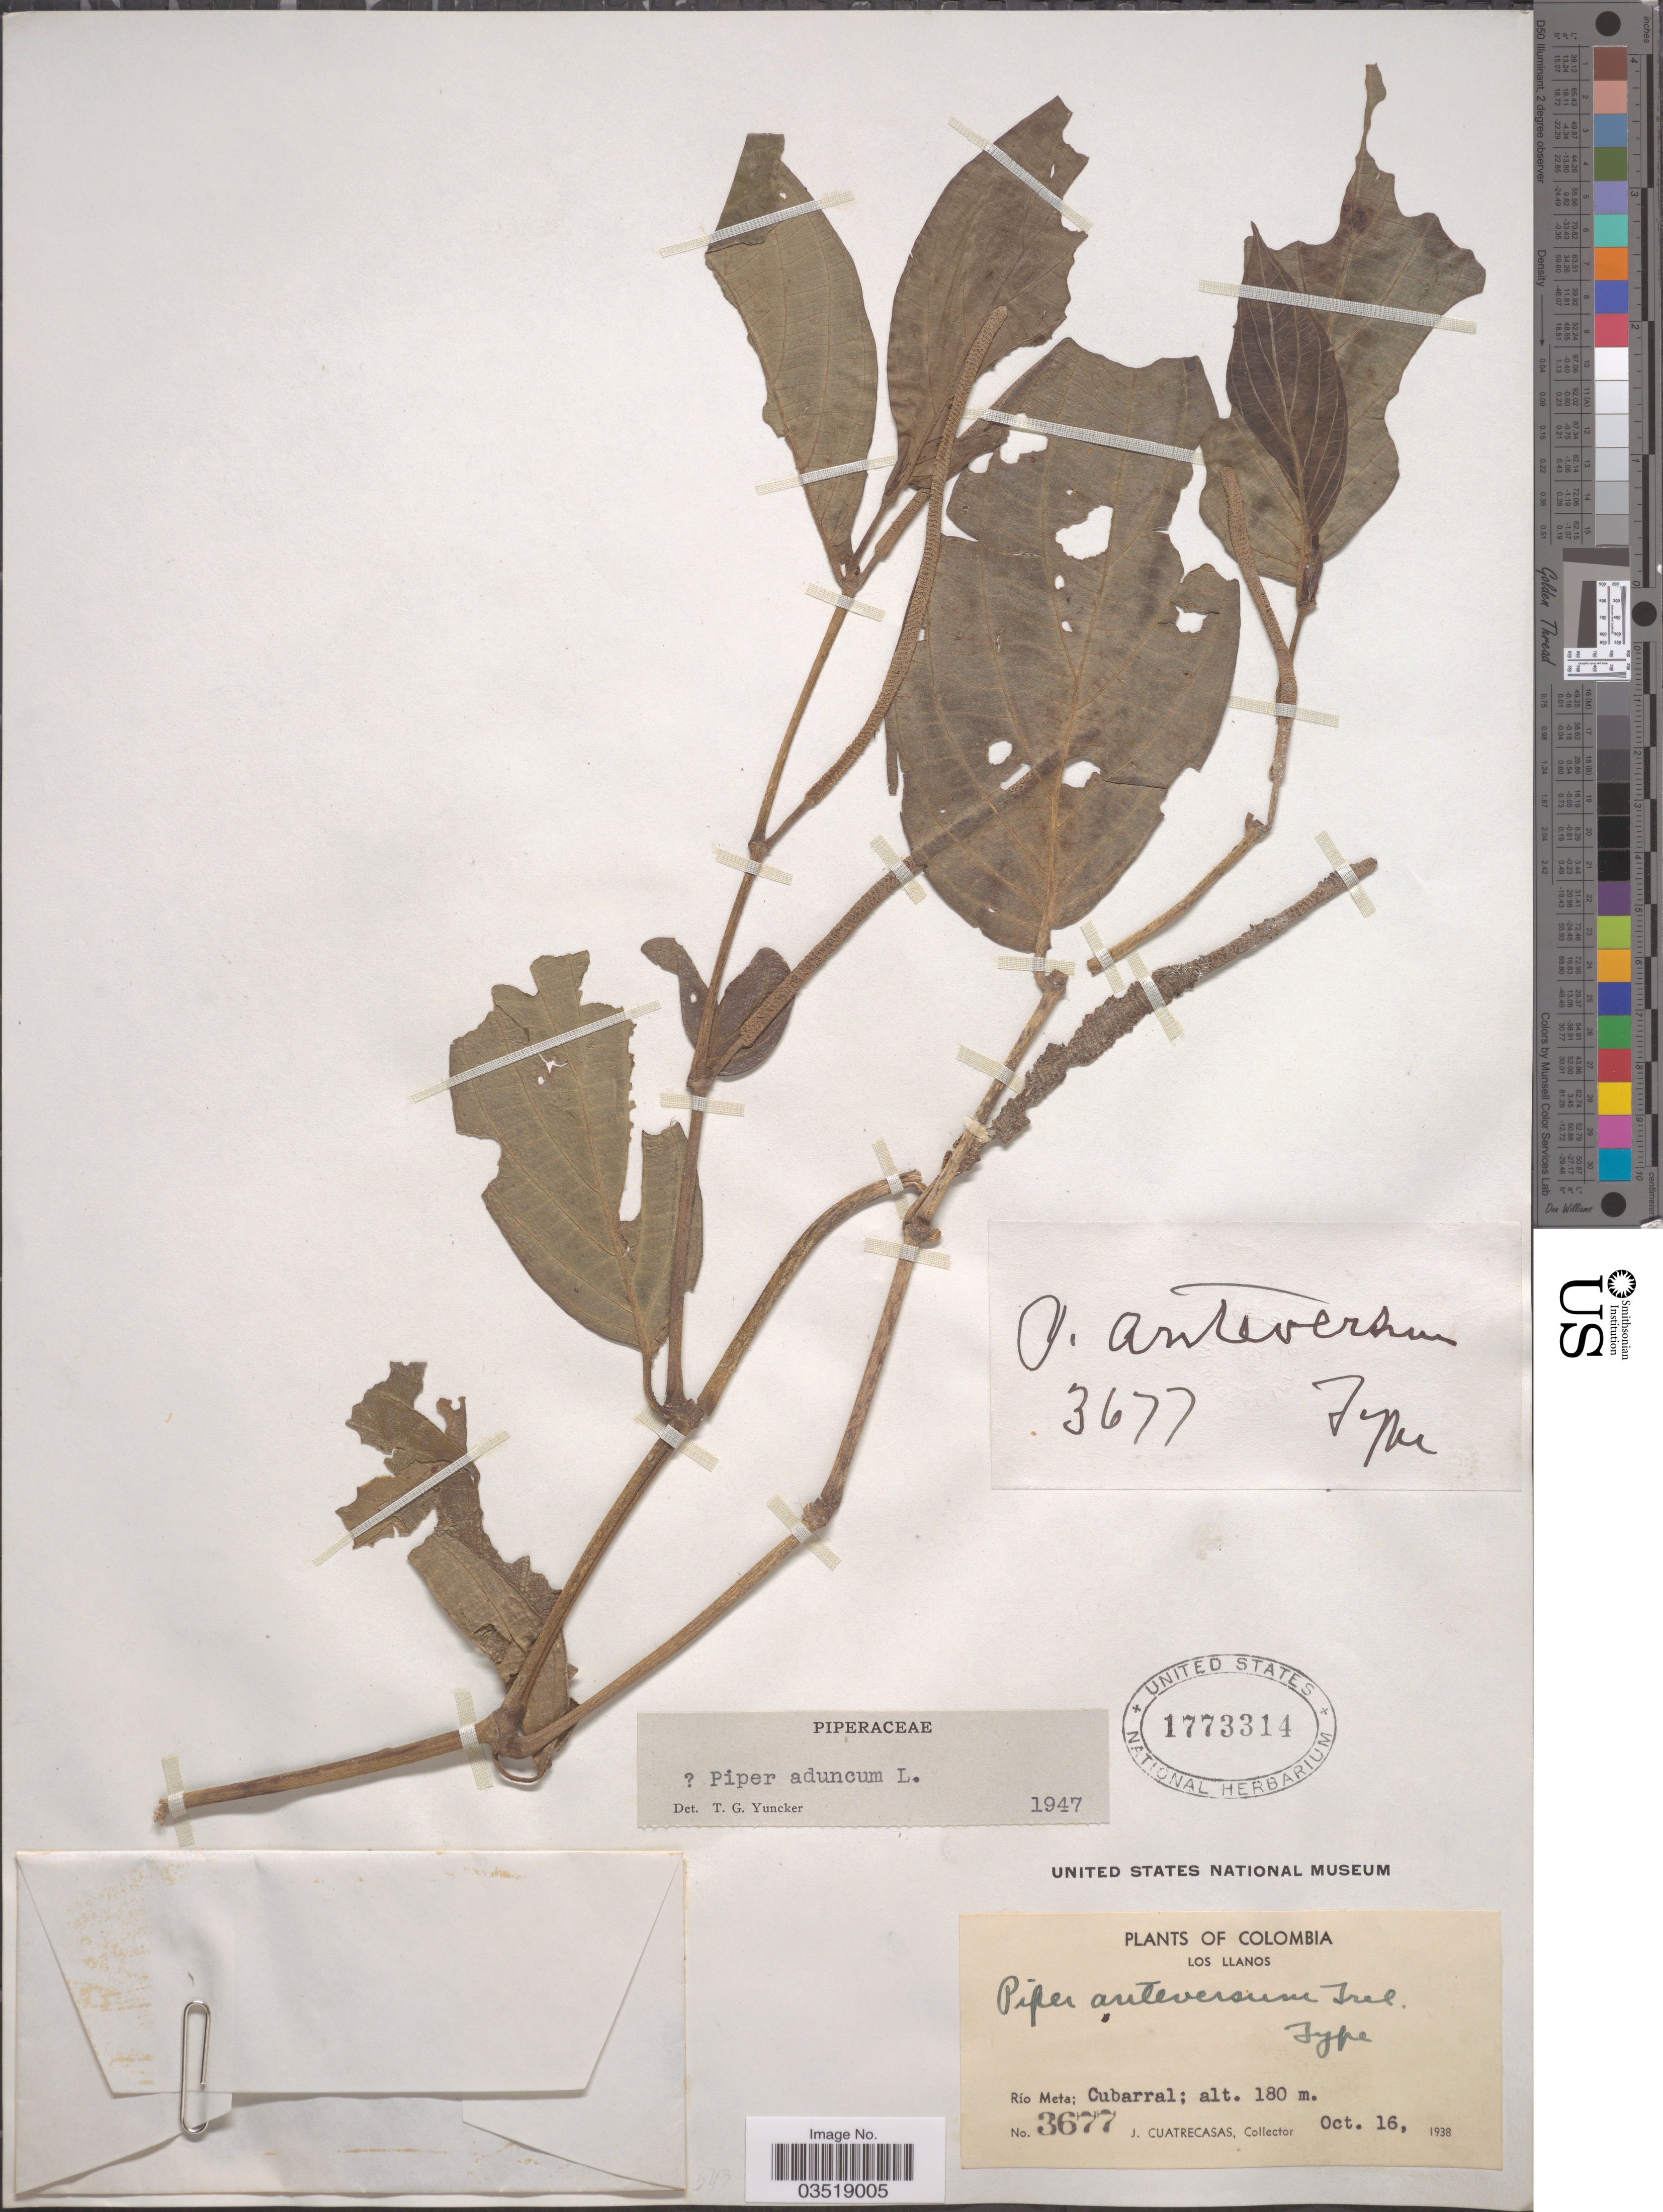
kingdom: Plantae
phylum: Tracheophyta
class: Magnoliopsida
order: Piperales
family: Piperaceae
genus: Piper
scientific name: Piper aduncum var. aduncum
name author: L.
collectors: J. Cuatrecasas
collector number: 3677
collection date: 1938-10-16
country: Colombia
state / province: Meta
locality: Los Llanos. Río Meta; Cubarral.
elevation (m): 180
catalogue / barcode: US 1773314